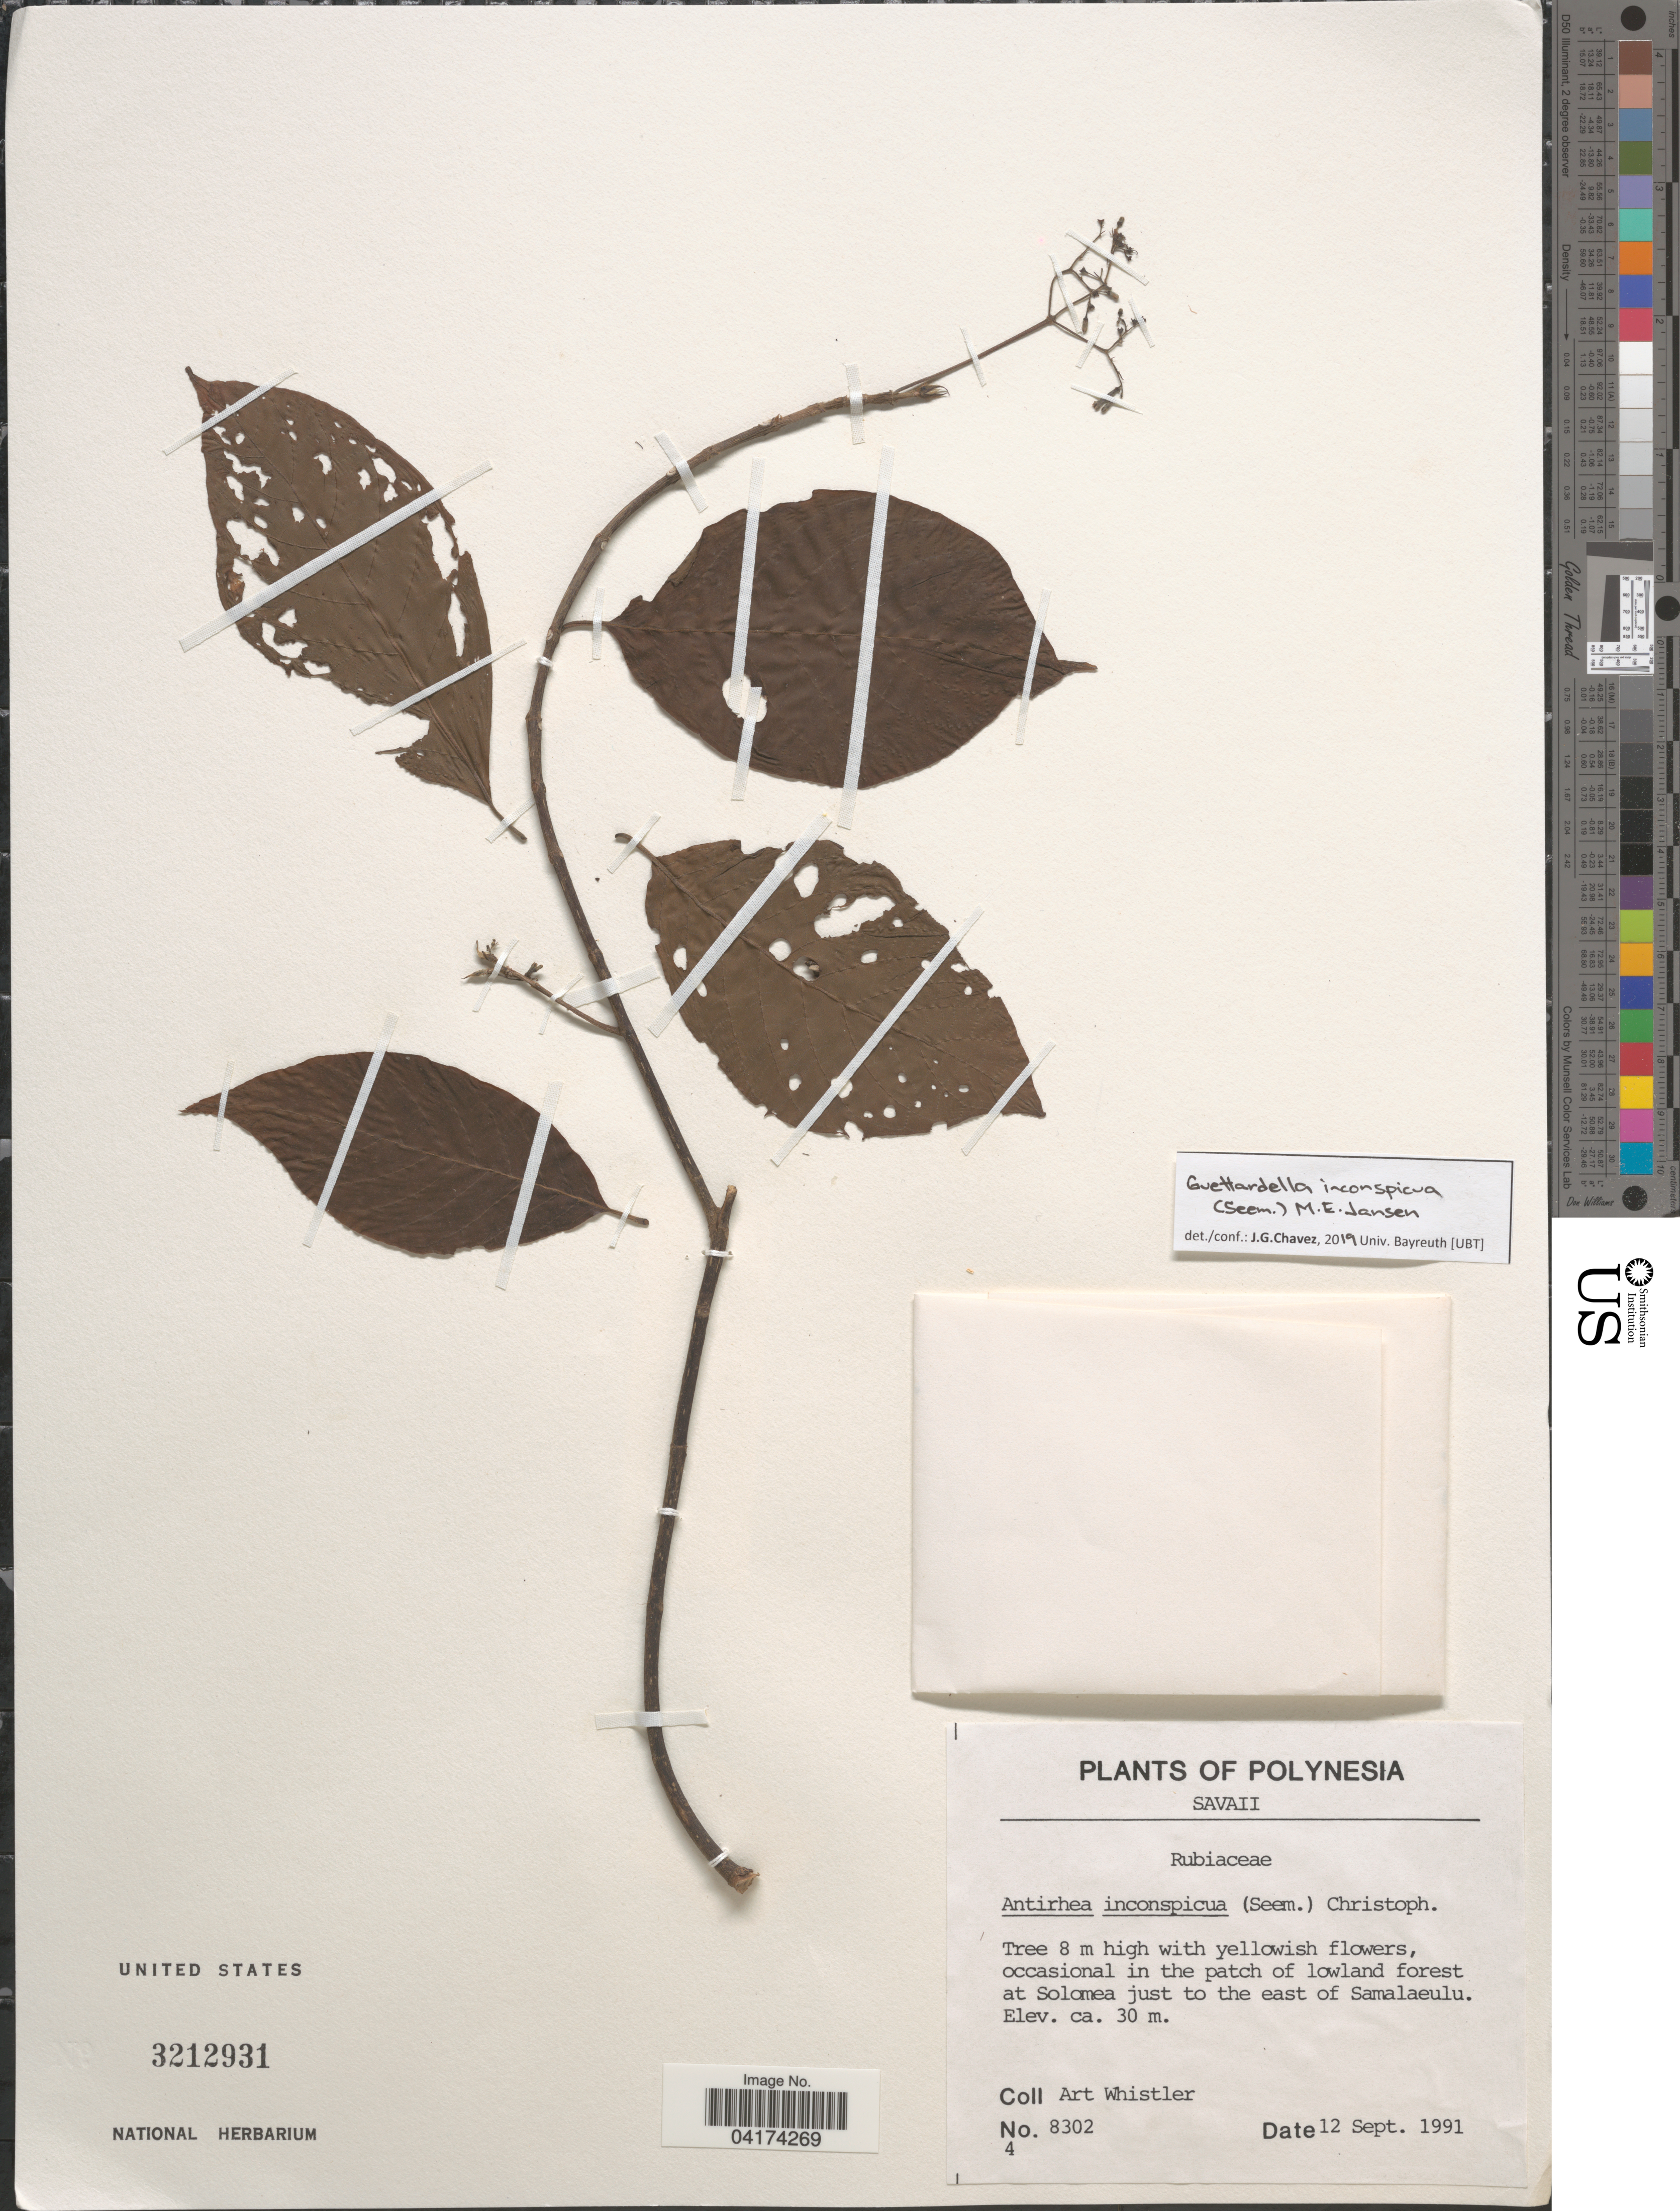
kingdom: Plantae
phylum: Tracheophyta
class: Magnoliopsida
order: Gentianales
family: Rubiaceae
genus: Guettardella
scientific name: Guettardella inconspicua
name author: (Seem.) M. E. Jansen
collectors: A. Whistler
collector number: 8302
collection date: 1991-09-12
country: Samoa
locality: Polynesia. Savaii. Occasional in the patch of lowland forest at Solomea just to the east of Samalaeulu.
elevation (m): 30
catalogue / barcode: US 3212931